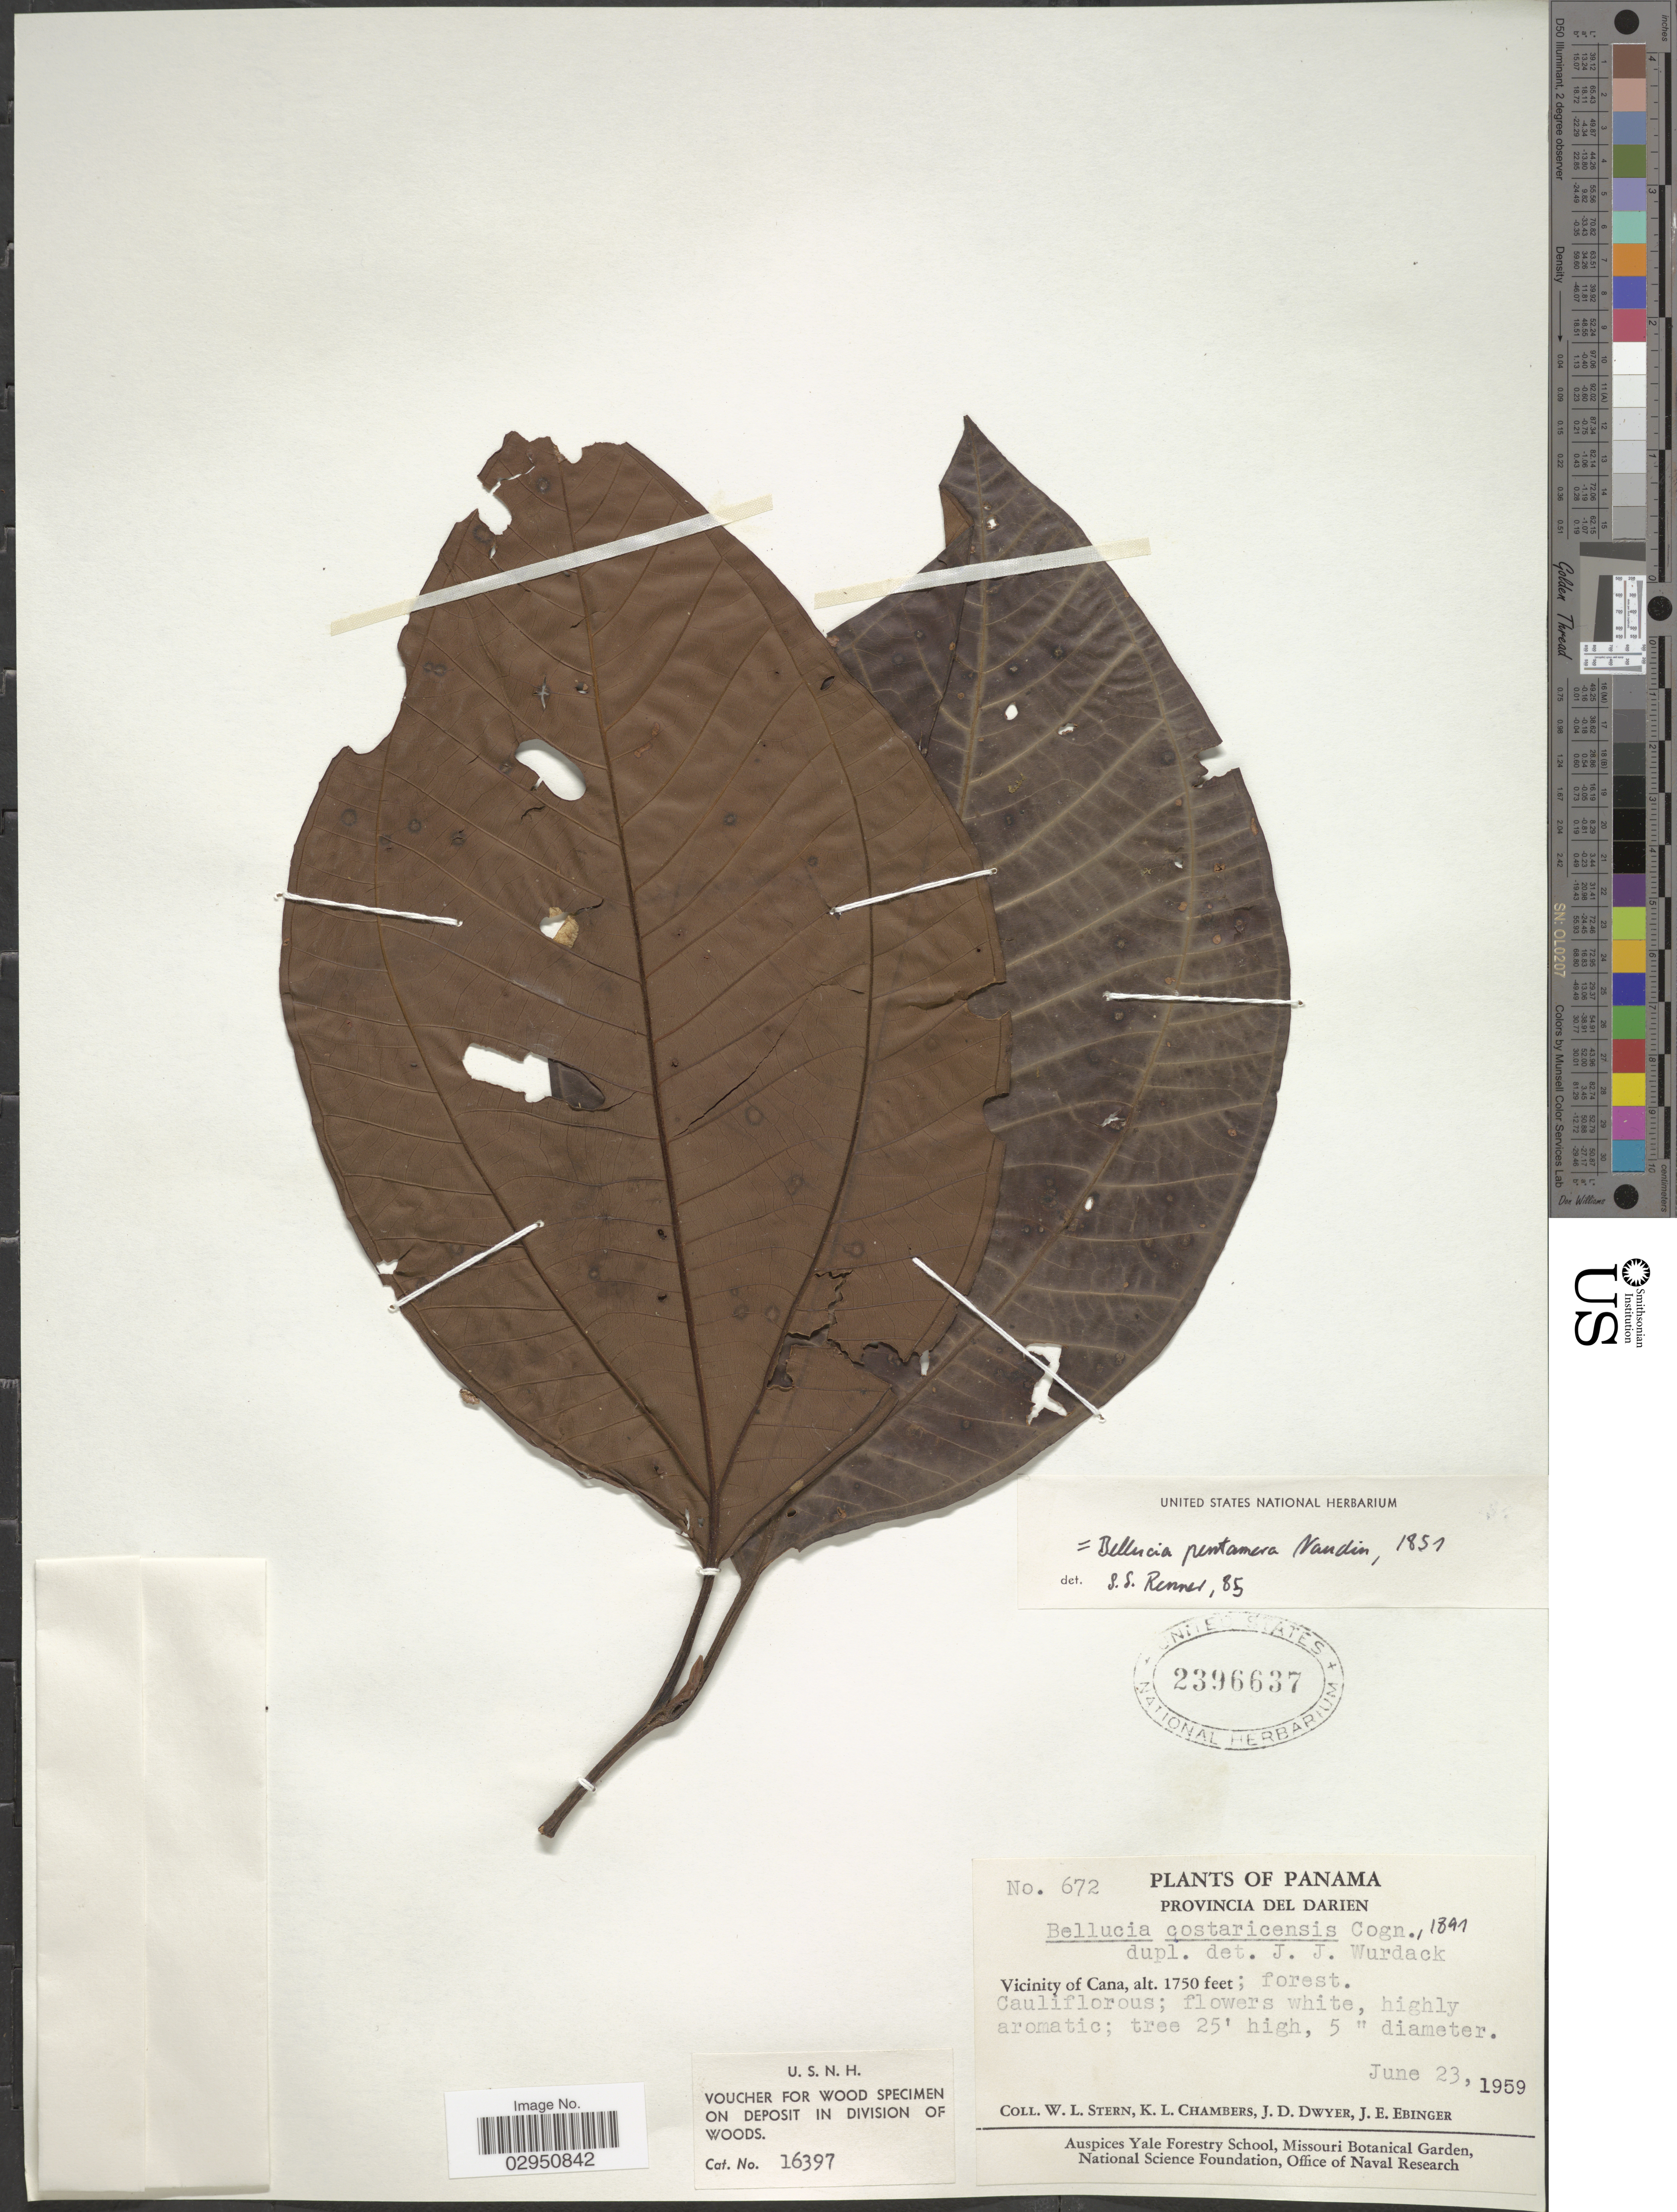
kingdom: Plantae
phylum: Tracheophyta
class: Magnoliopsida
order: Myrtales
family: Melastomataceae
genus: Bellucia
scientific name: Bellucia pentamera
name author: Naudin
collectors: W. L. Stern, K. Chambers, J. D. Dwyer & J. Ebinger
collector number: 672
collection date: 1959-06-23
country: Panama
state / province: Darién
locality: Vicinity of Cana.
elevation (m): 533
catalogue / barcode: US 2396637